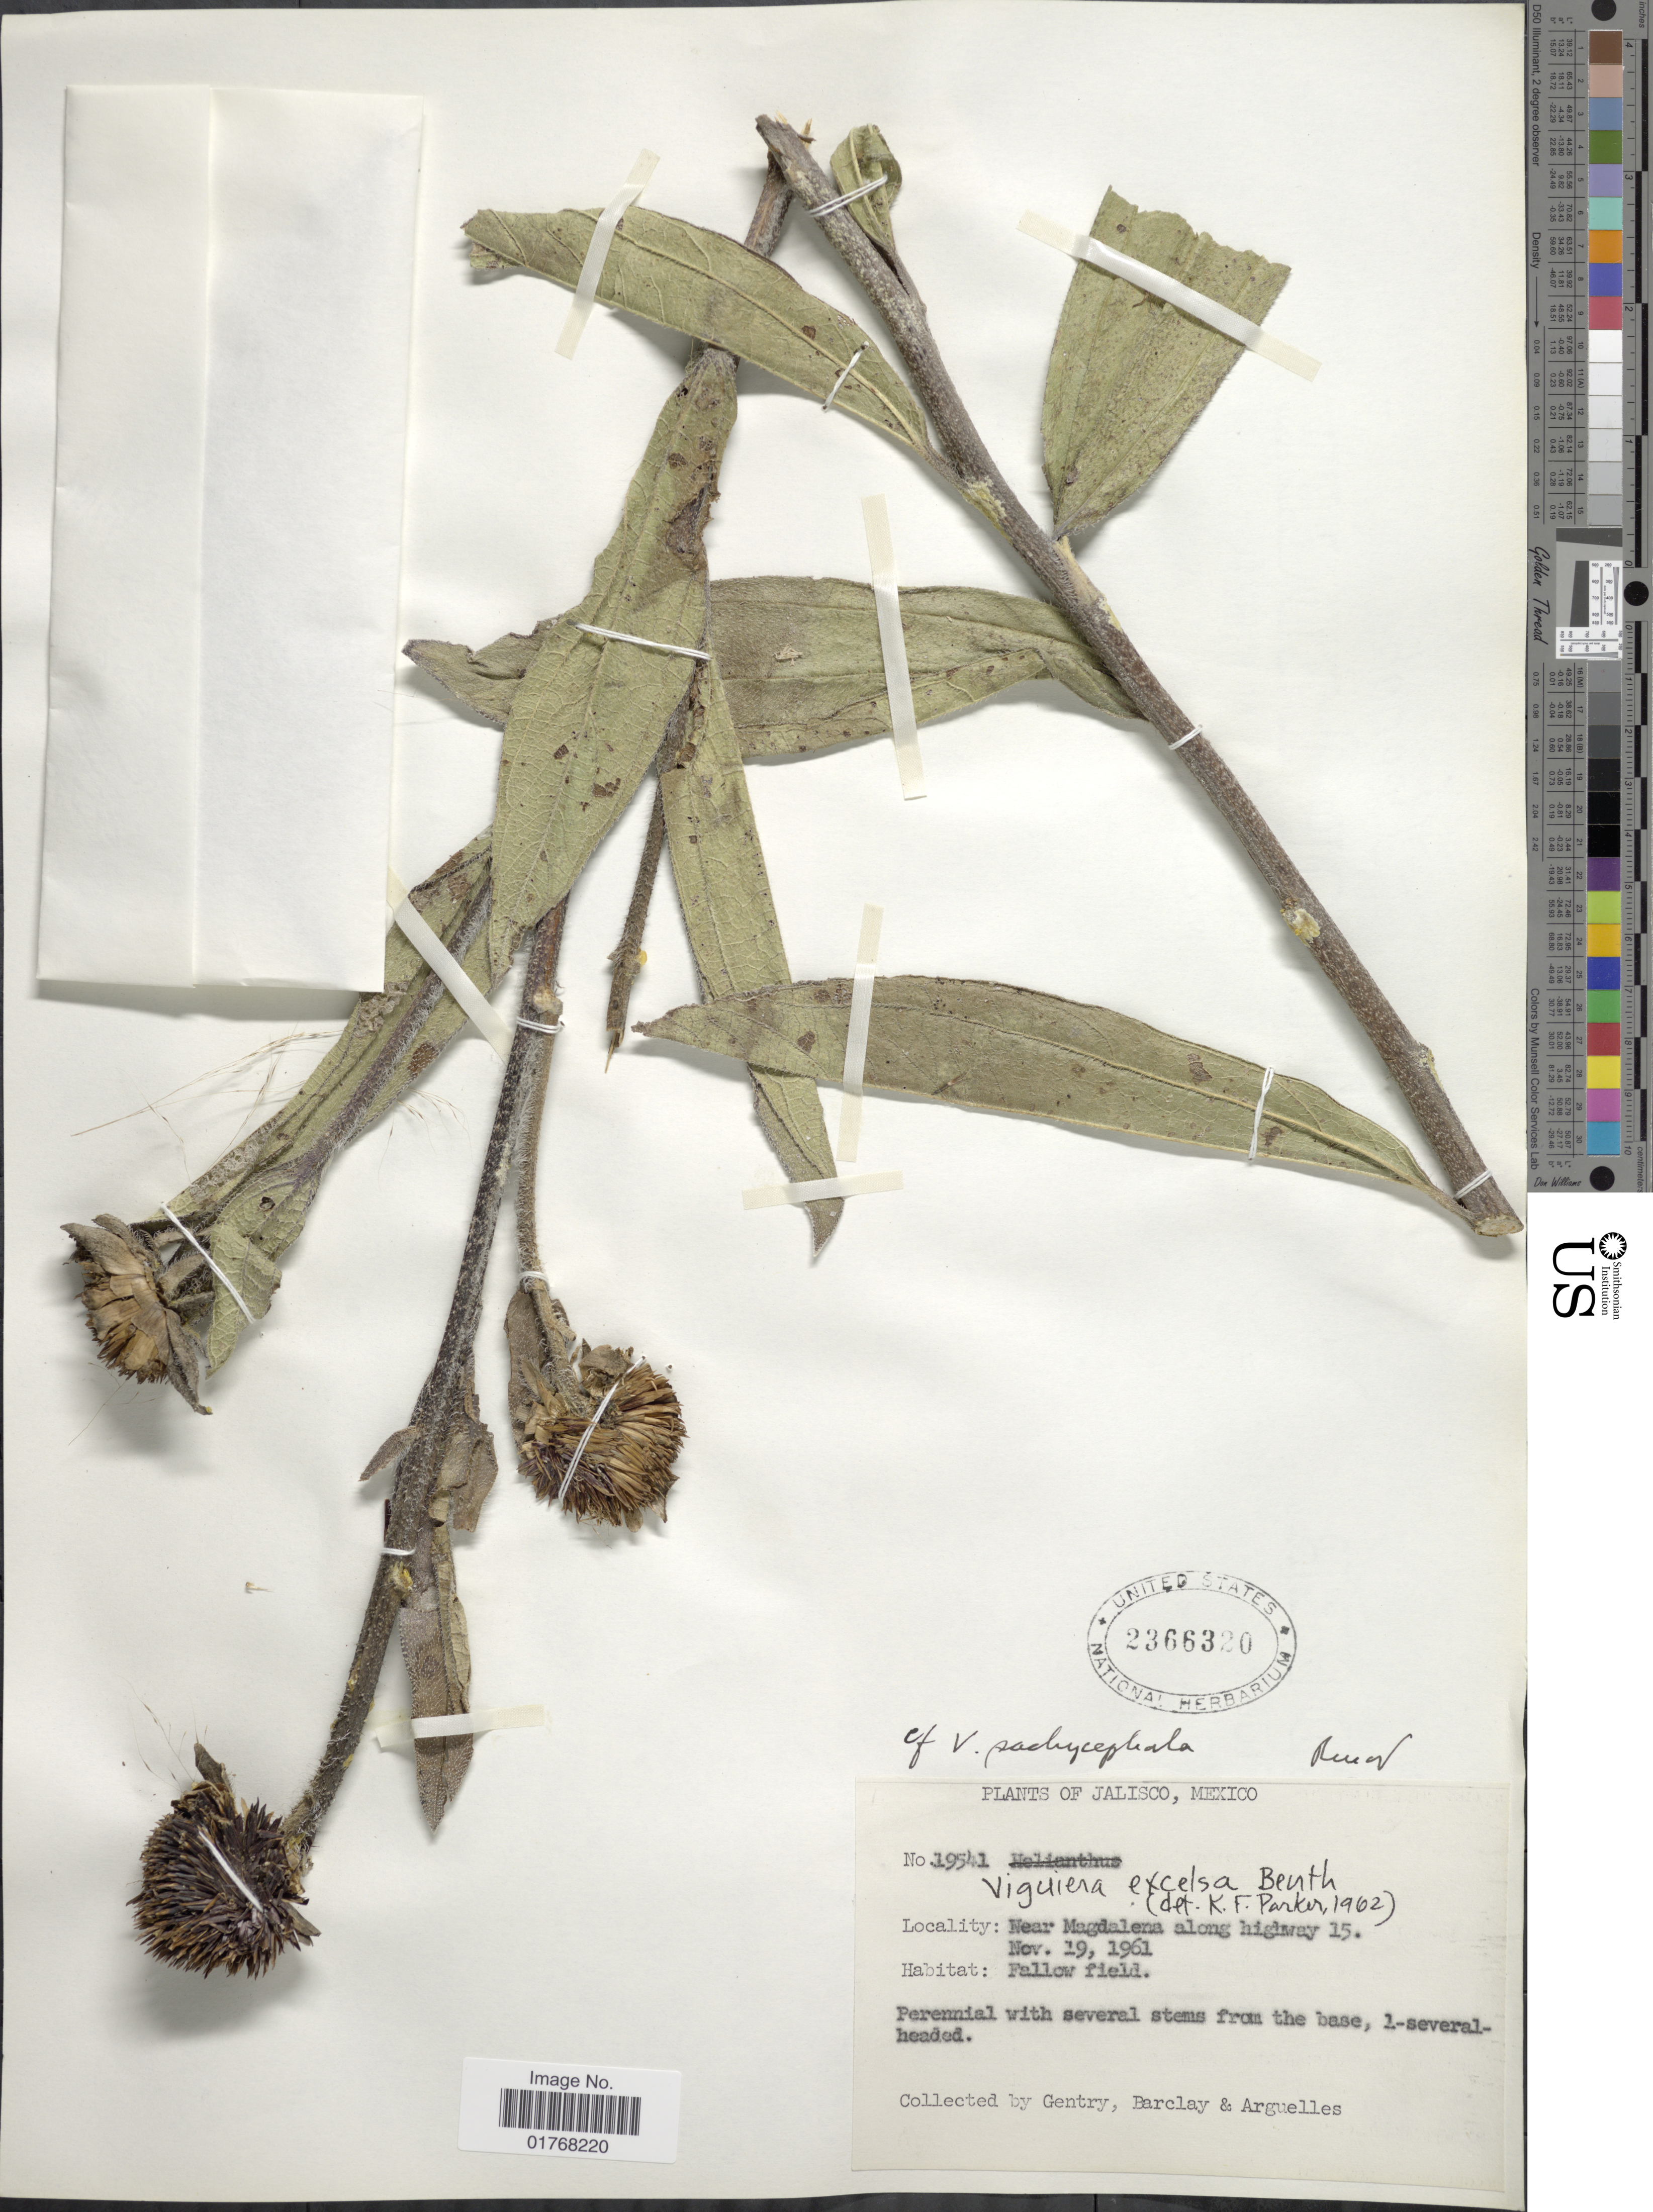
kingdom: Plantae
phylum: Tracheophyta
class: Magnoliopsida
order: Asterales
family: Asteraceae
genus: Viguiera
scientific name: Viguiera pachycephala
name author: (DC.) Hemsl.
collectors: Gentry, --, -- Barclay & Arguelles, --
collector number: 19541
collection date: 1961-11-19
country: Mexico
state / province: Jalisco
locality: Near Magdalena along highway 15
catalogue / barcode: US 2366320